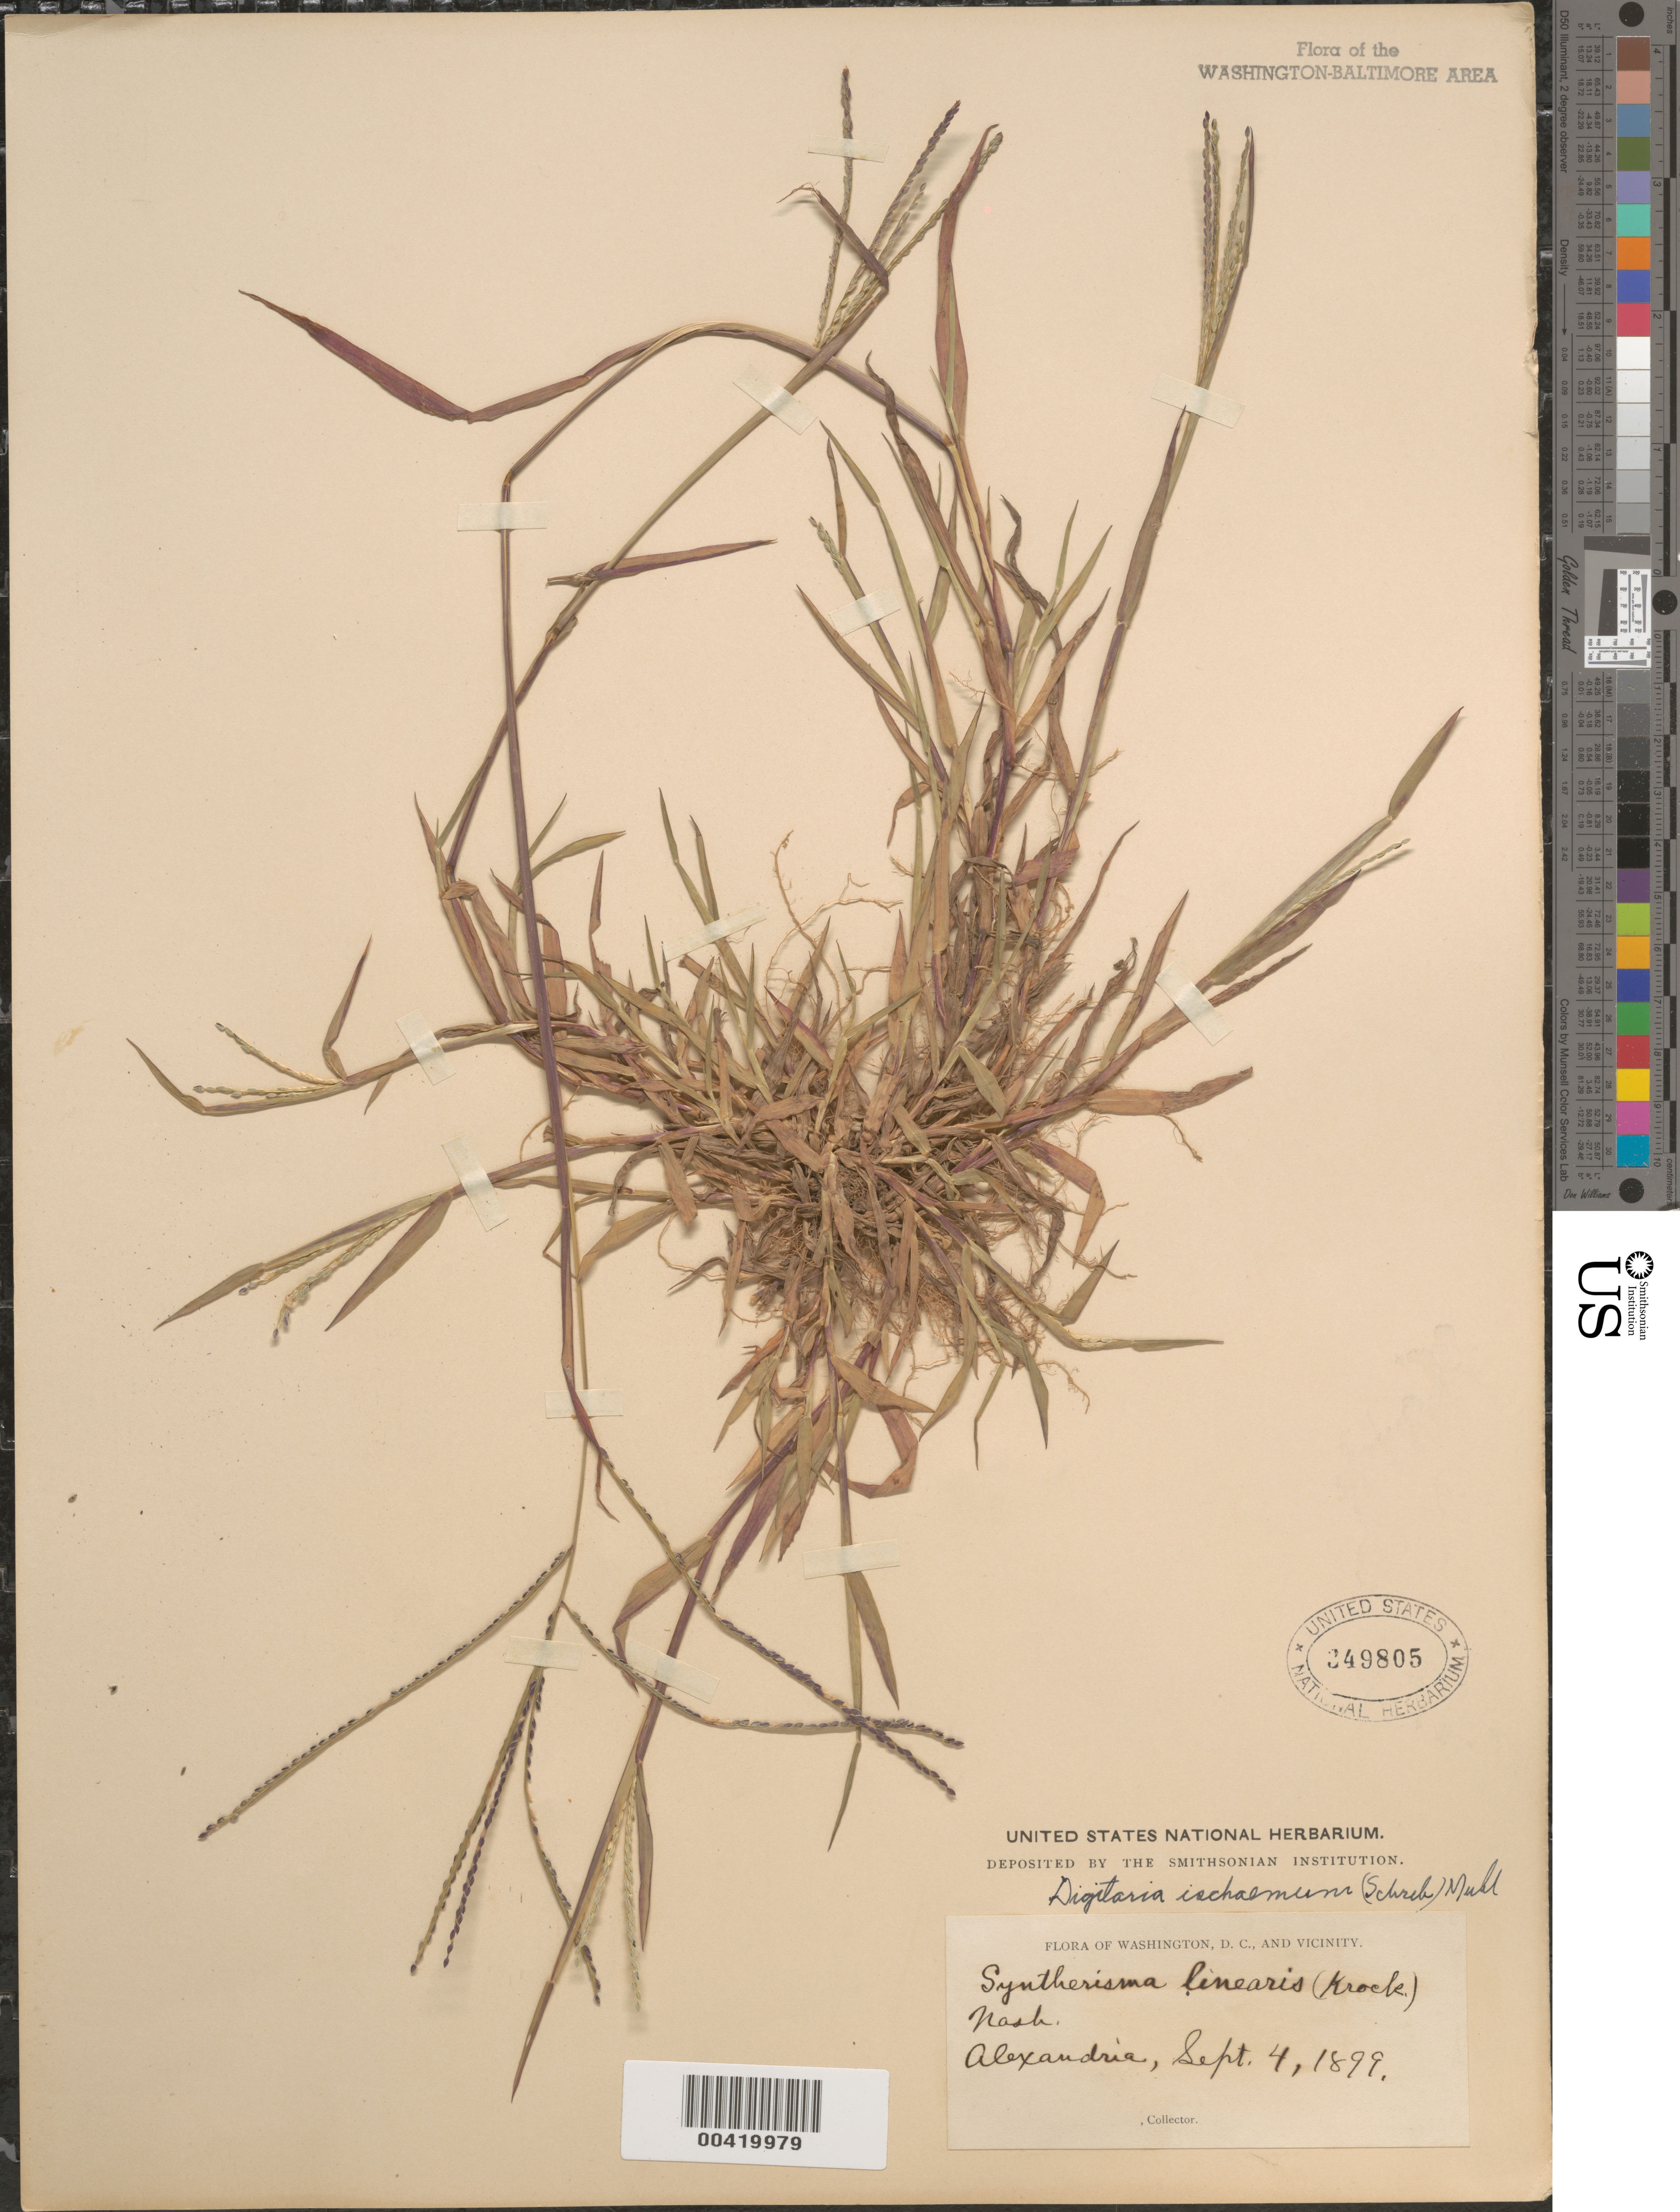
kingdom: Plantae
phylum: Tracheophyta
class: Liliopsida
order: Poales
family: Poaceae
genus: Digitaria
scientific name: Digitaria ischaemum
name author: (Schreber) Schreber ex Muhl.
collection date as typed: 04 Sep 1899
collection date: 1899-09-04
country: United States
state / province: Virginia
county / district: City of Alexandria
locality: Alexandria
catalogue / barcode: US 349805